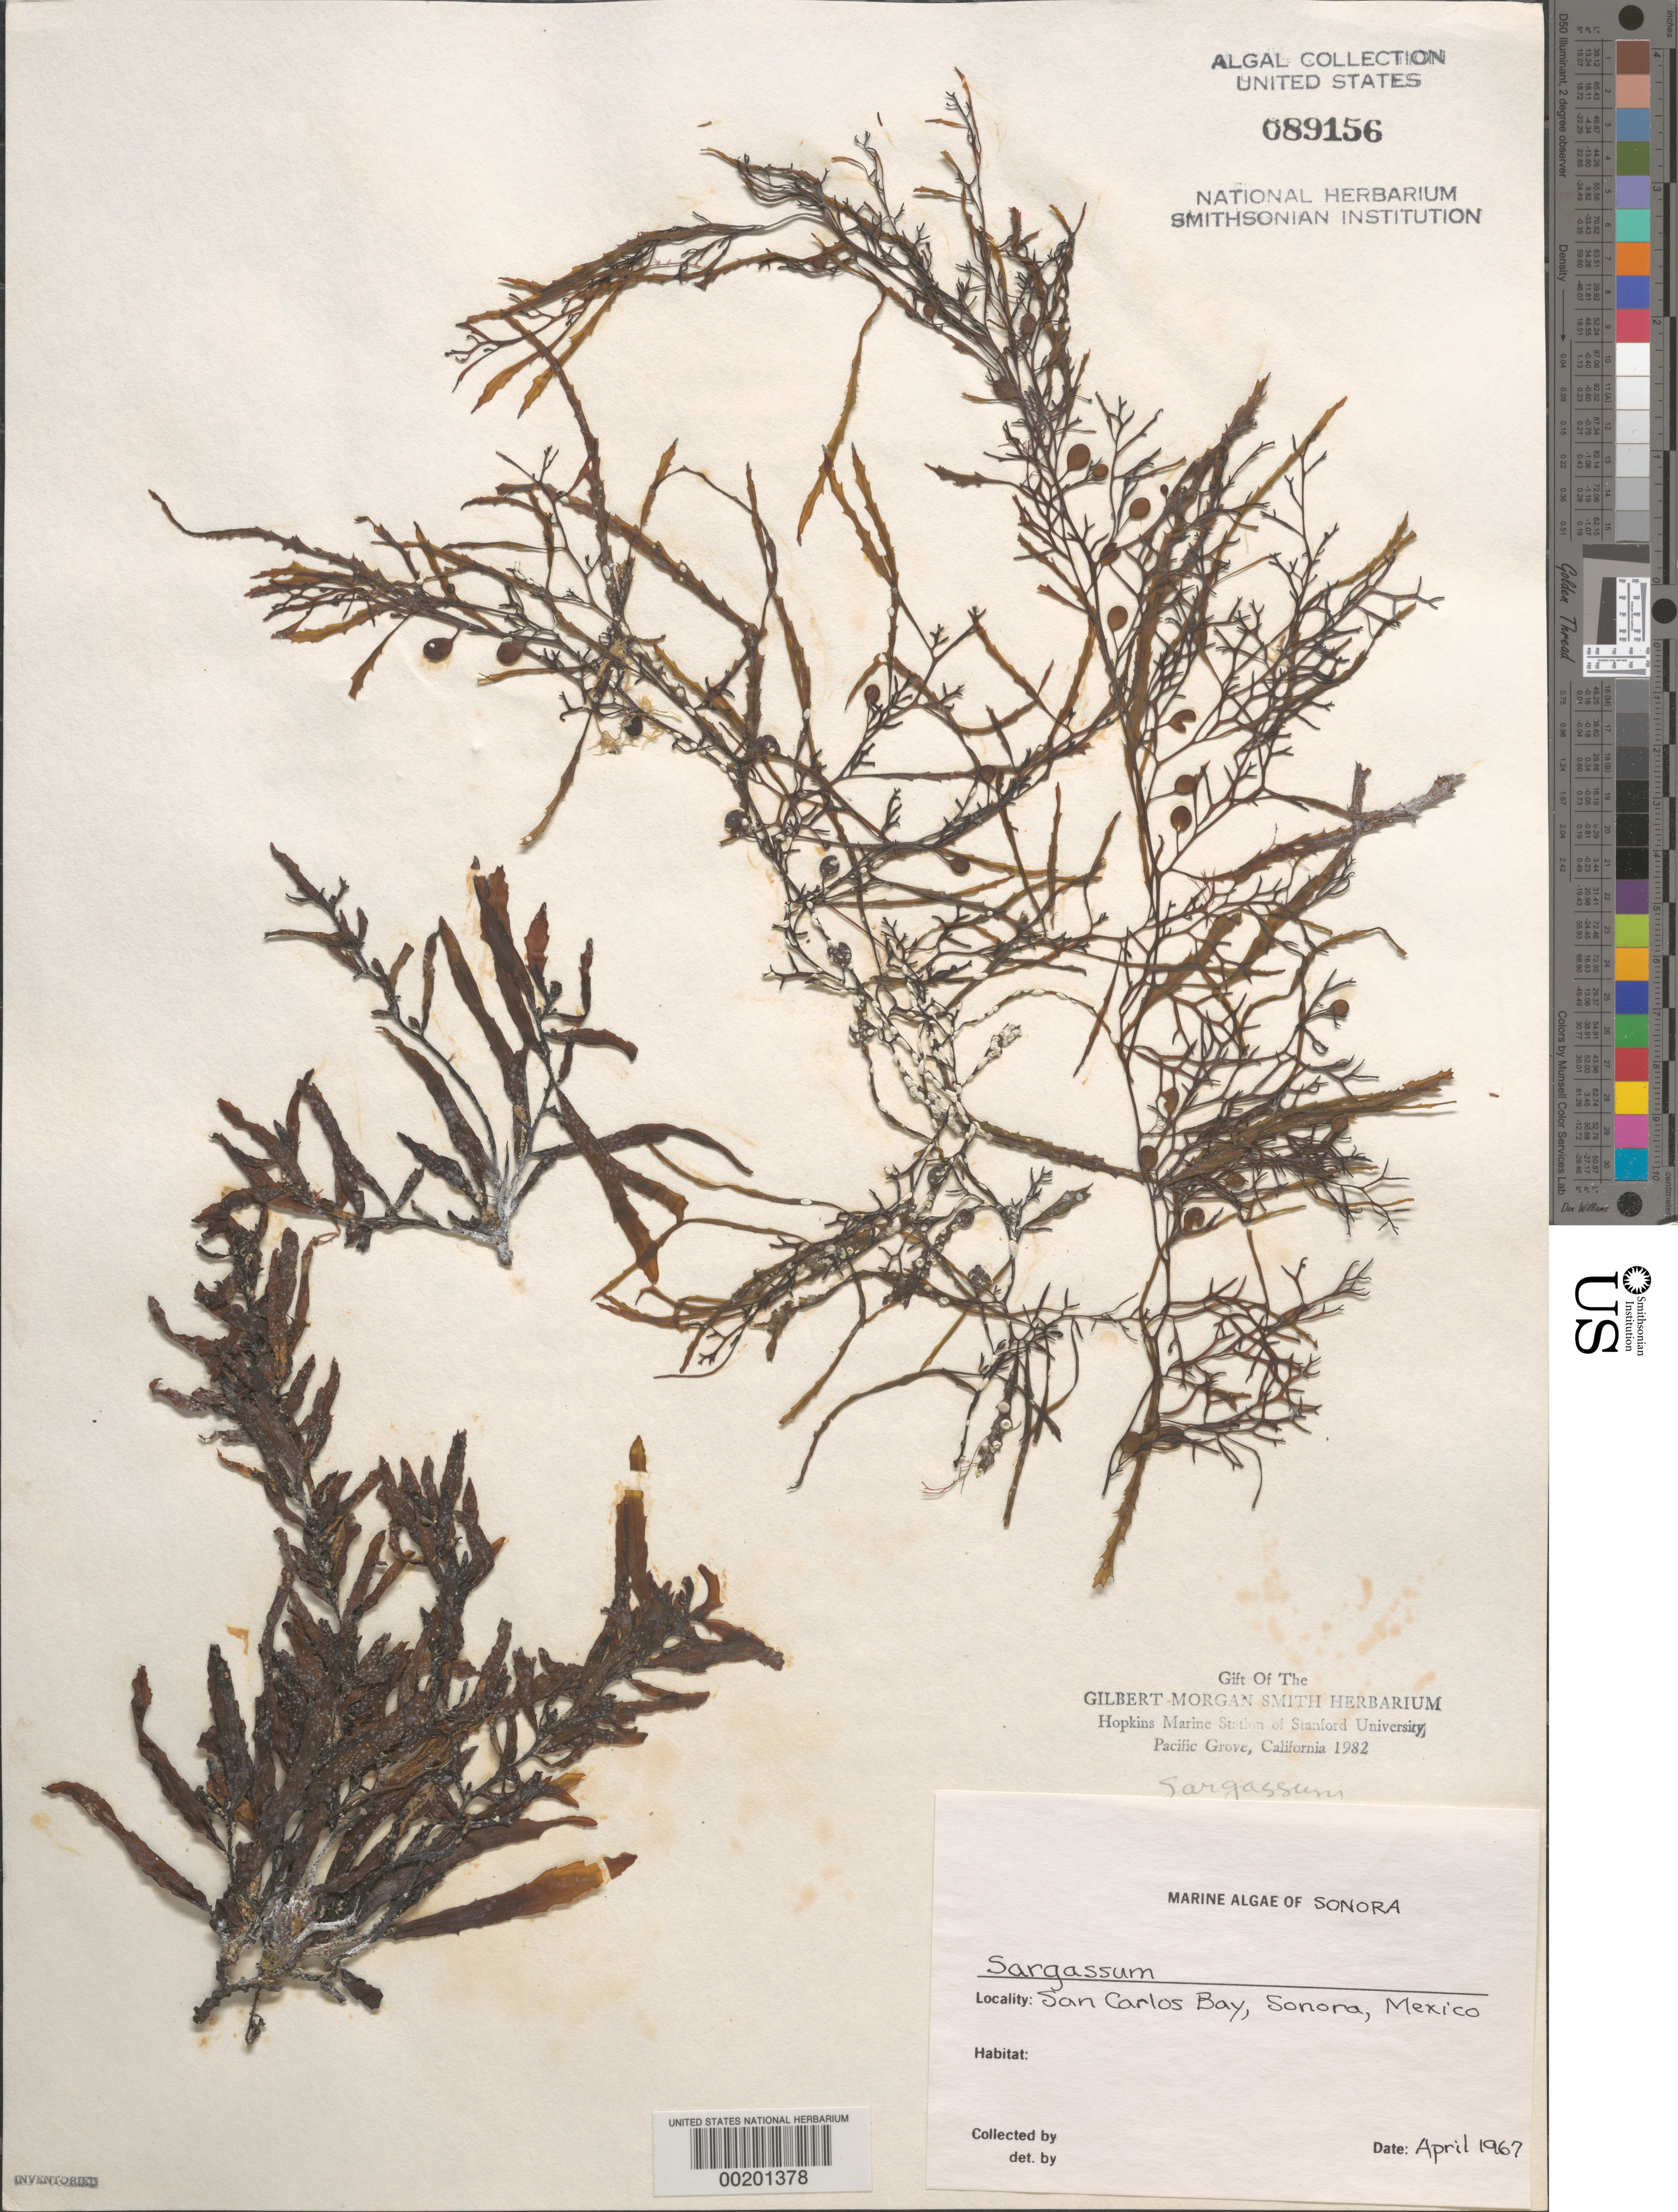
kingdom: Chromista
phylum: Ochrophyta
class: Phaeophyceae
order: Fucales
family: Sargassaceae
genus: Sargassum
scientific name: Sargassum sp.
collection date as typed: Apr 1967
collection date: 1967-04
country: Mexico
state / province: Sonora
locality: Bahia San Carlos (San Carlos Bay)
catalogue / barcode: US 89156